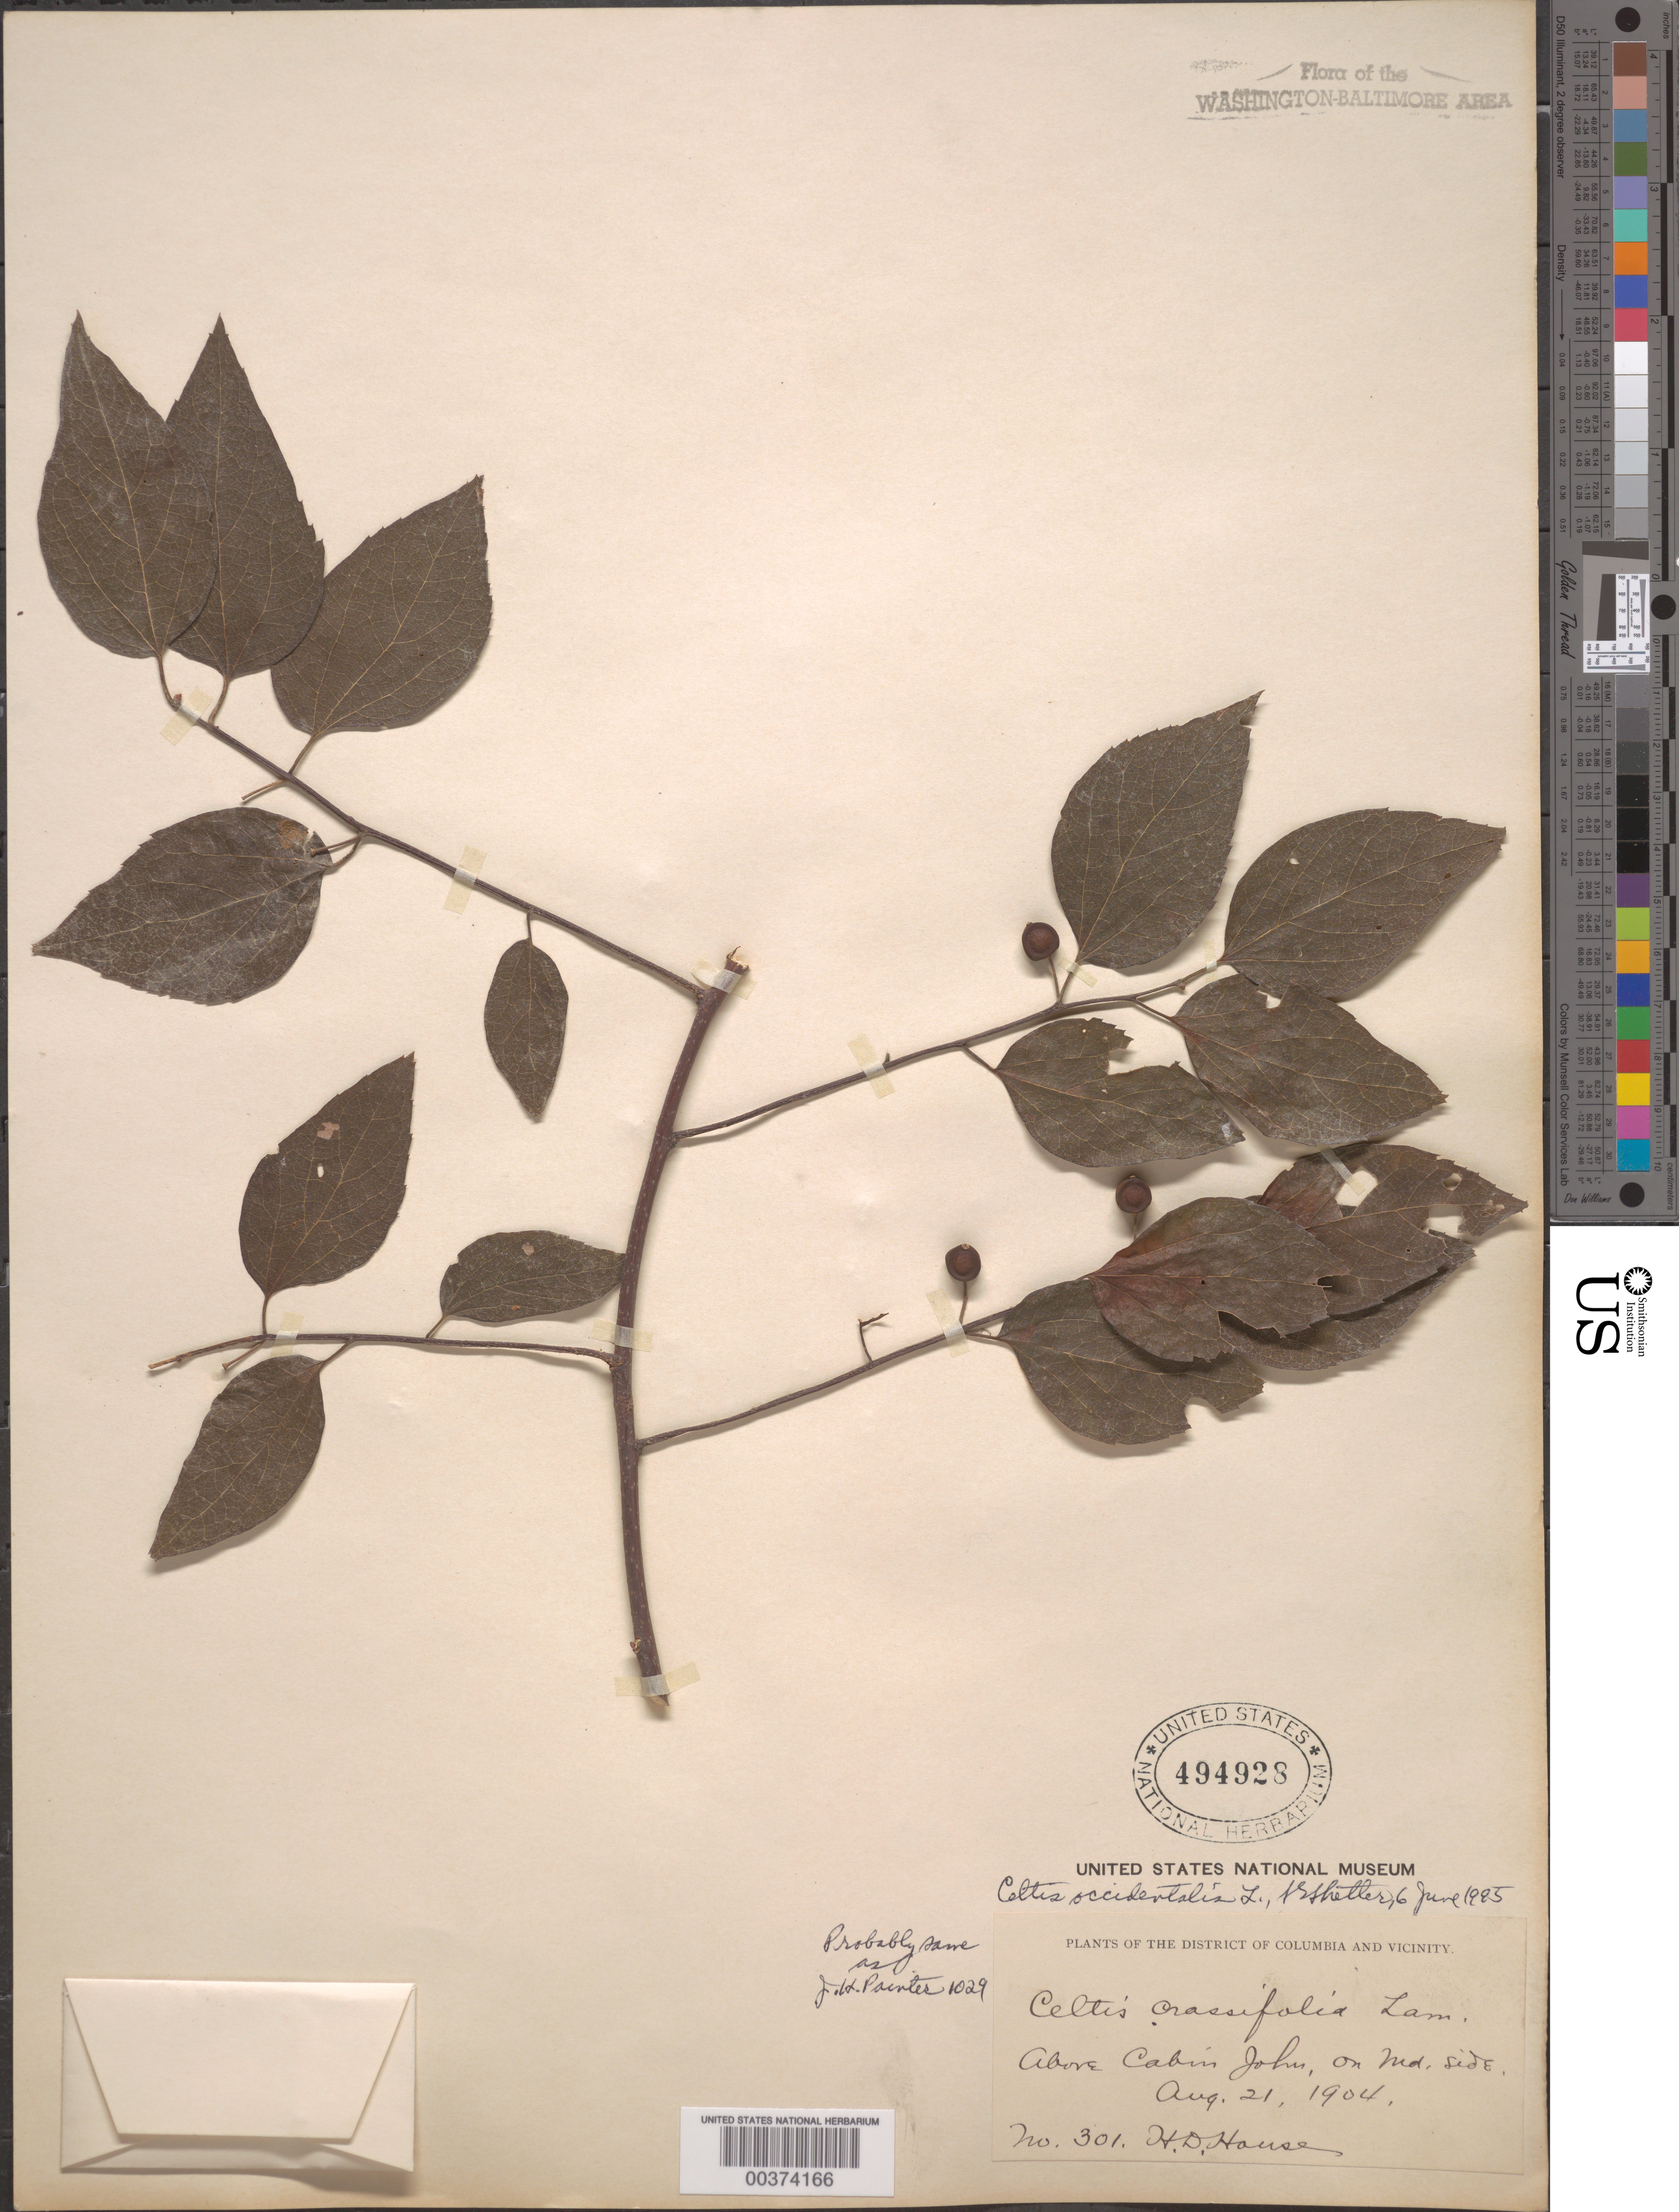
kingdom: Plantae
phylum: Tracheophyta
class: Magnoliopsida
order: Rosales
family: Cannabaceae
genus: Celtis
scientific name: Celtis occidentalis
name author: L.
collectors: H. D. House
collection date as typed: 21 Aug 1904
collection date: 1904-08-21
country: United States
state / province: Maryland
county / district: Montgomery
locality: Above Cabin John C. & O. Canal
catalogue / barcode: US 494928